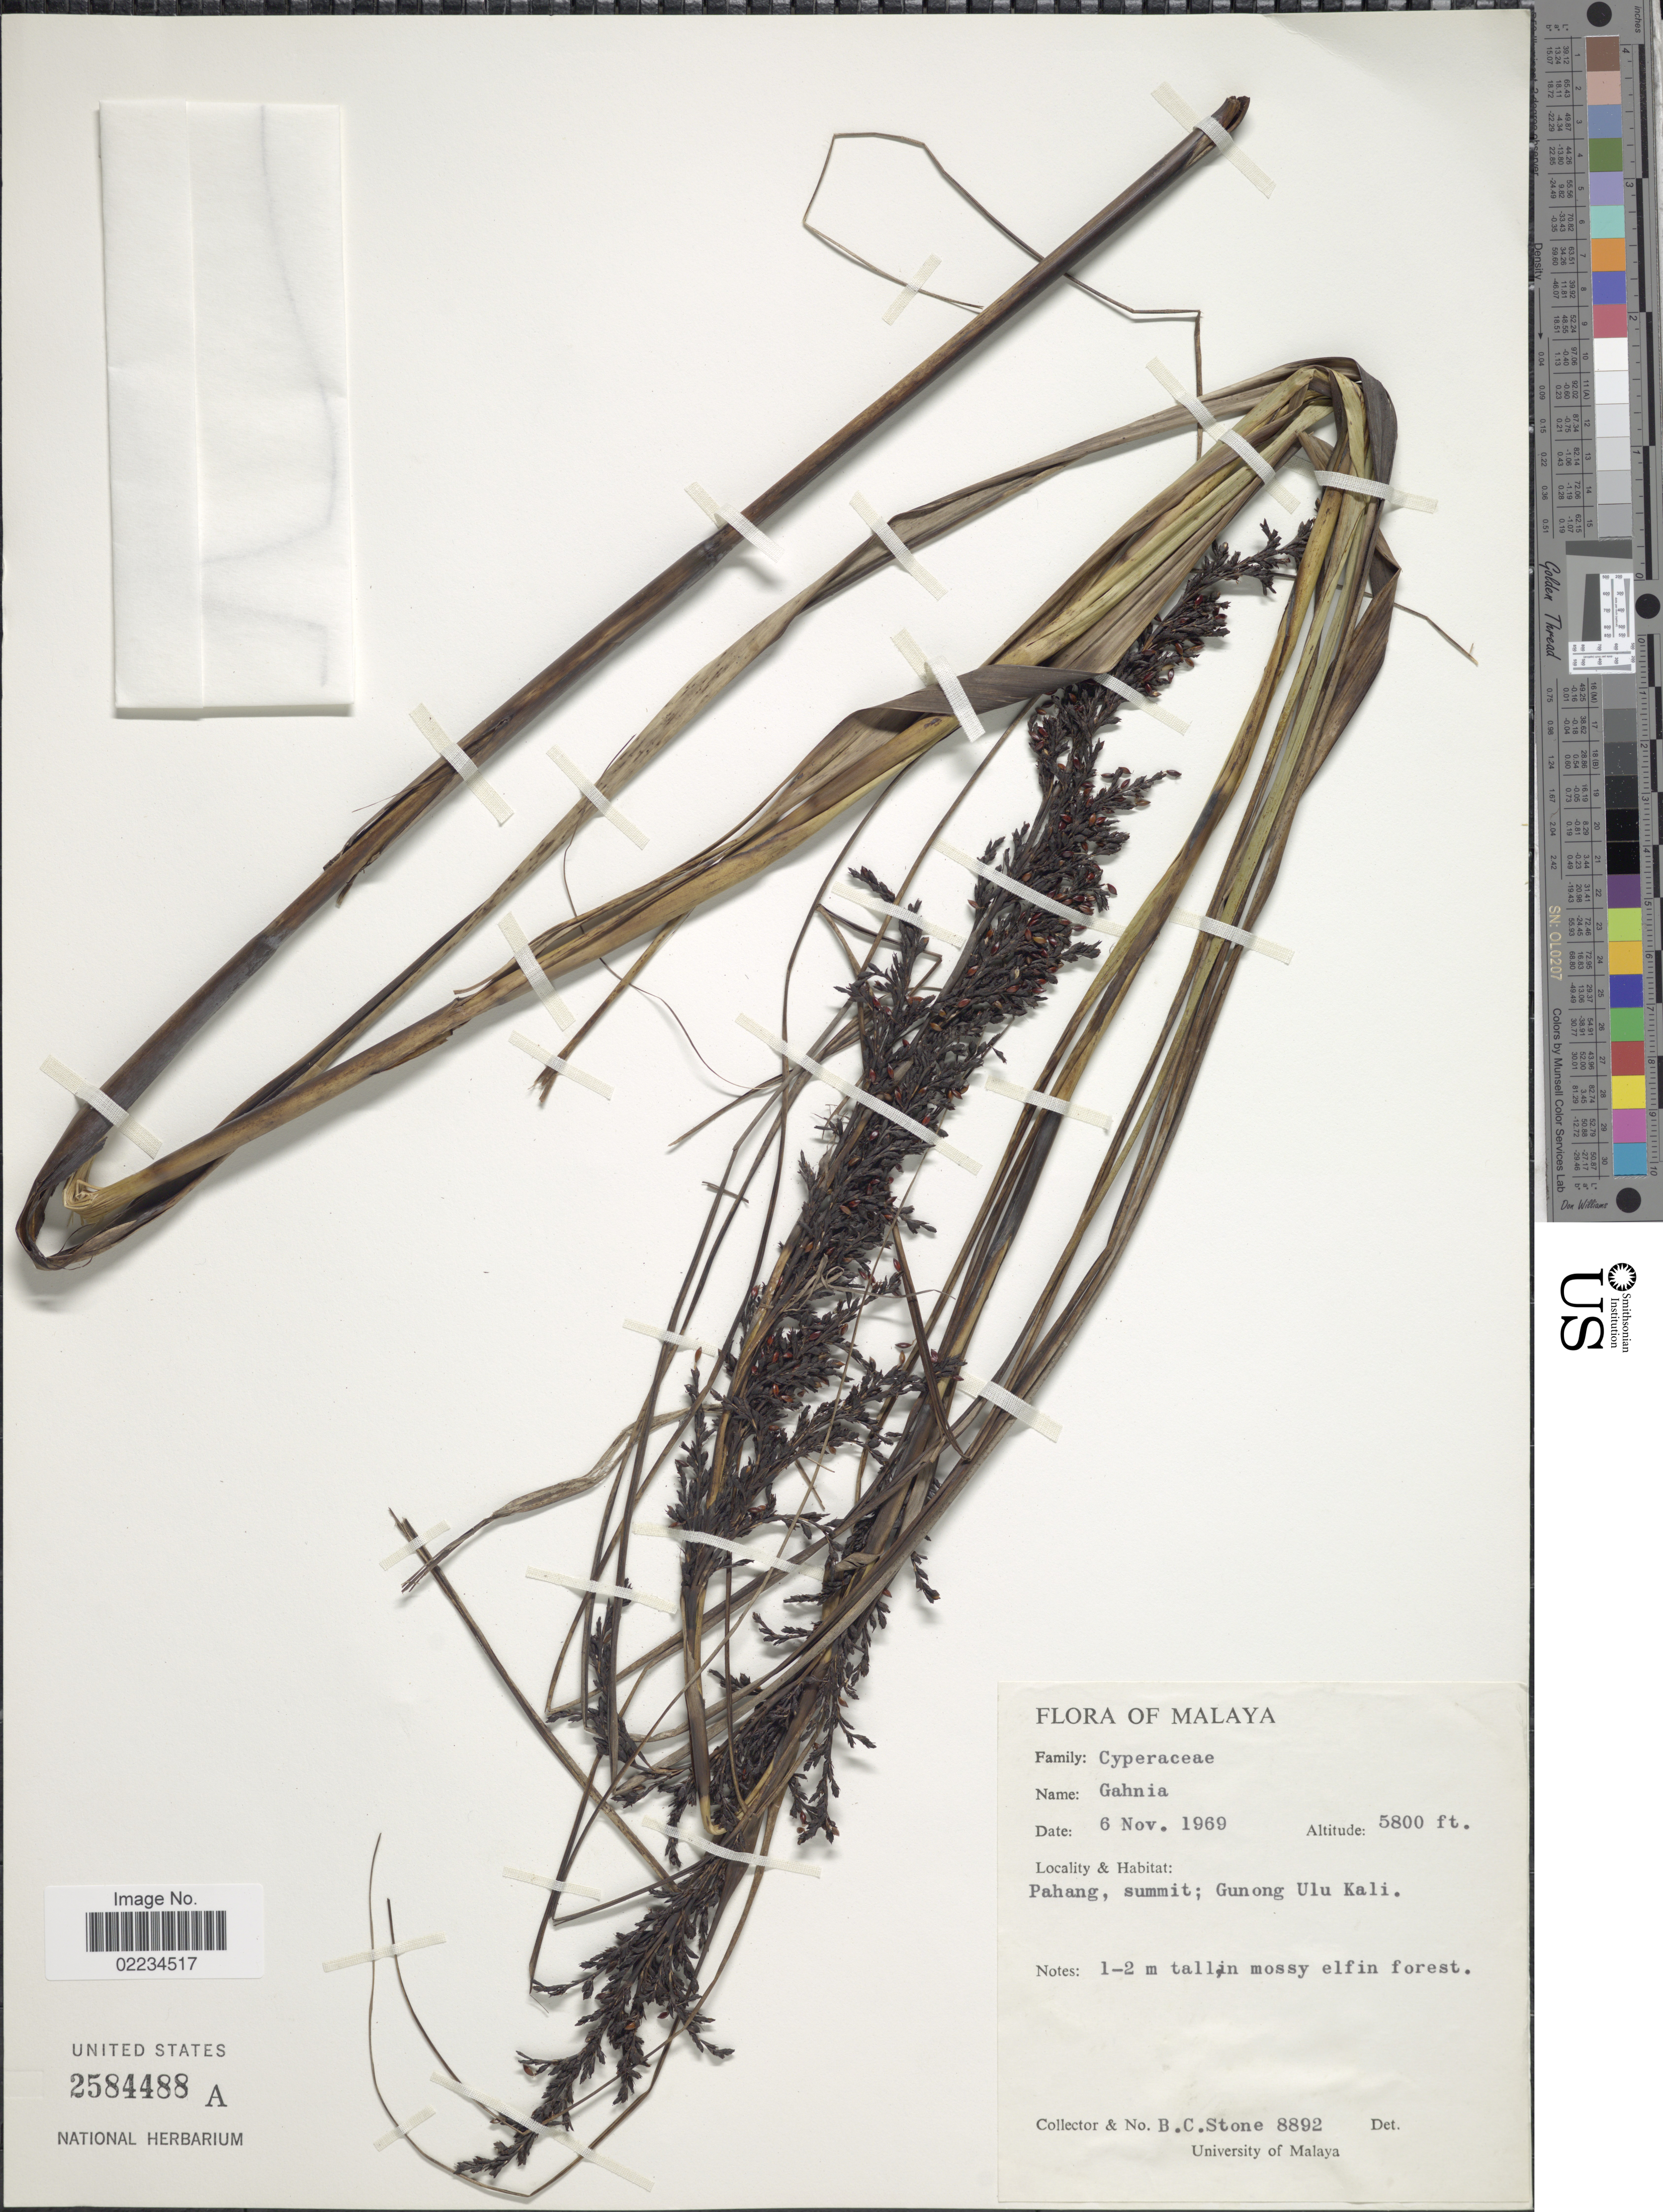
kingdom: Plantae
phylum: Tracheophyta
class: Liliopsida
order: Poales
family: Cyperaceae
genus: Gahnia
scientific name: Gahnia baniensis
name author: Benl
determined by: Strong, Mark T., (BOT), Smithsonian Institution - National Museum of Natural History (UNITED STATES)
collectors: B. C. Stone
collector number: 8892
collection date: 1969-11-06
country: Malaysia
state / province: Pahang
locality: Summit; Gunong Ulu Kali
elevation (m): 1768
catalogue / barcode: US 2584488A